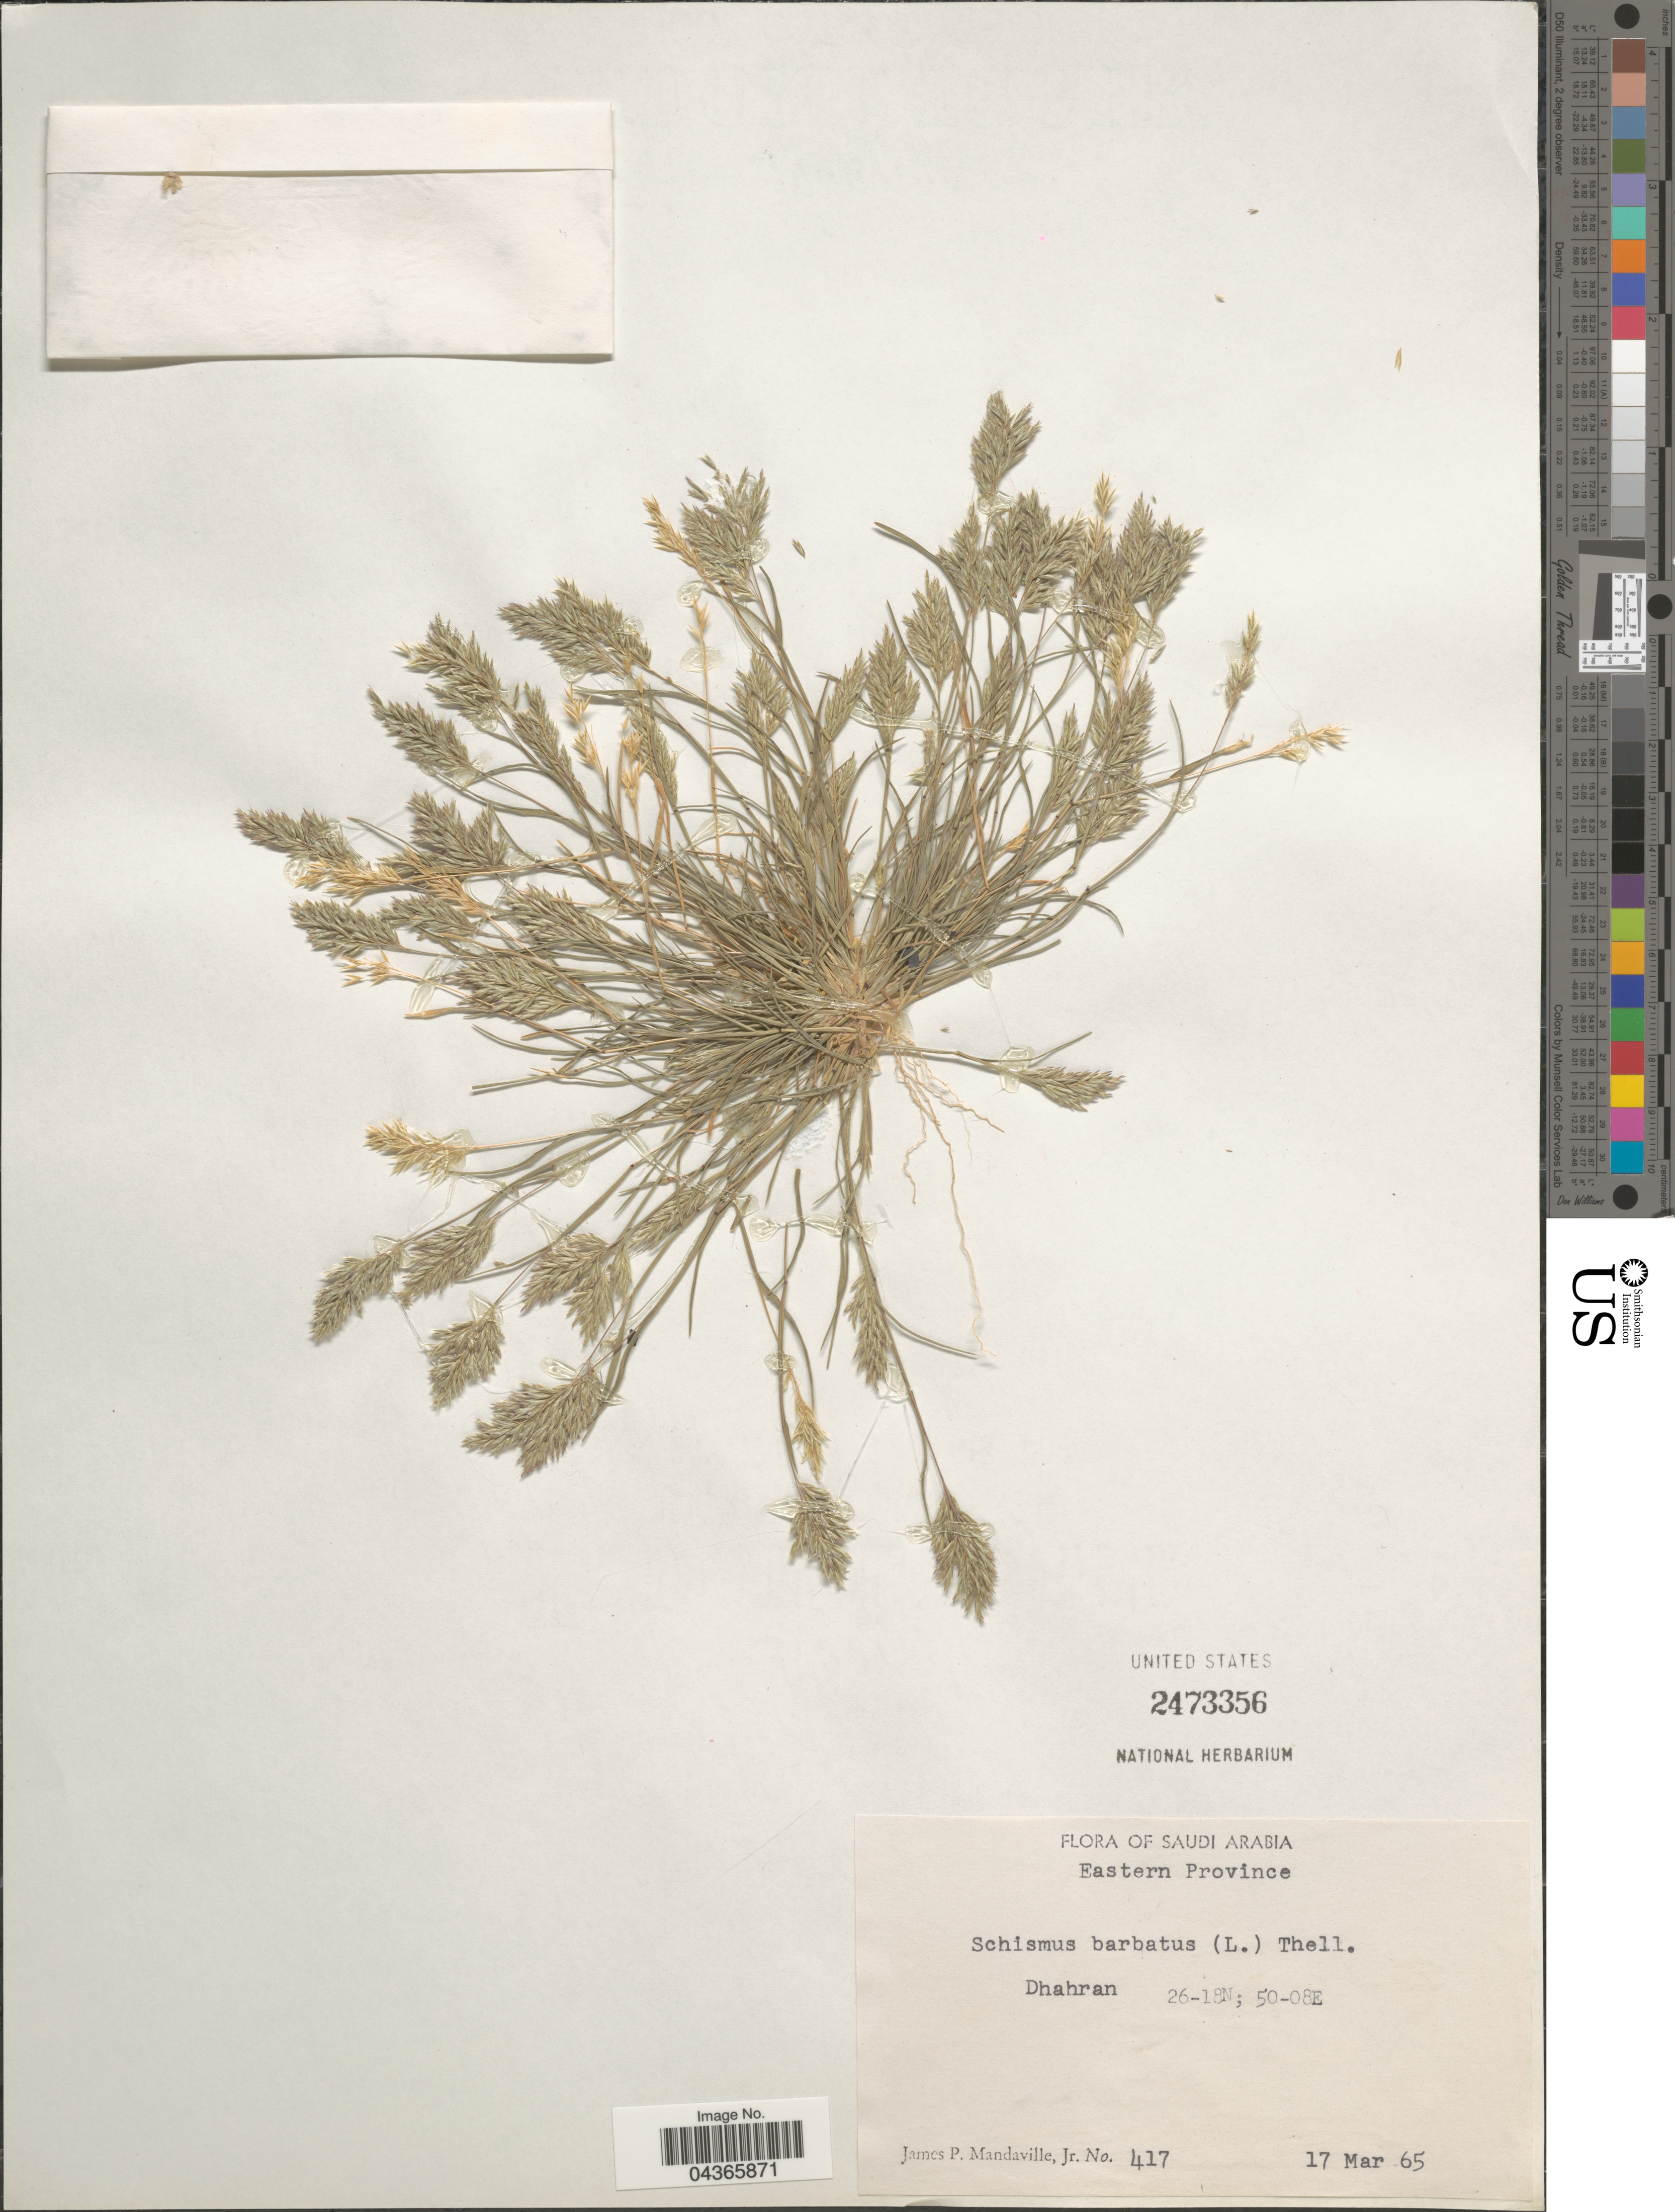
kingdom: Plantae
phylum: Tracheophyta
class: Liliopsida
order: Poales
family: Poaceae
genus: Schismus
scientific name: Schismus barbatus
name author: (L.) Thell.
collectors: J. Mandaville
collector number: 417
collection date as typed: Transcribed d/m/y: 17/3/65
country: Saudi Arabia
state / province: Ash Sharqiyah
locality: Eastern Province. Dhahran.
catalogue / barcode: US 2473356